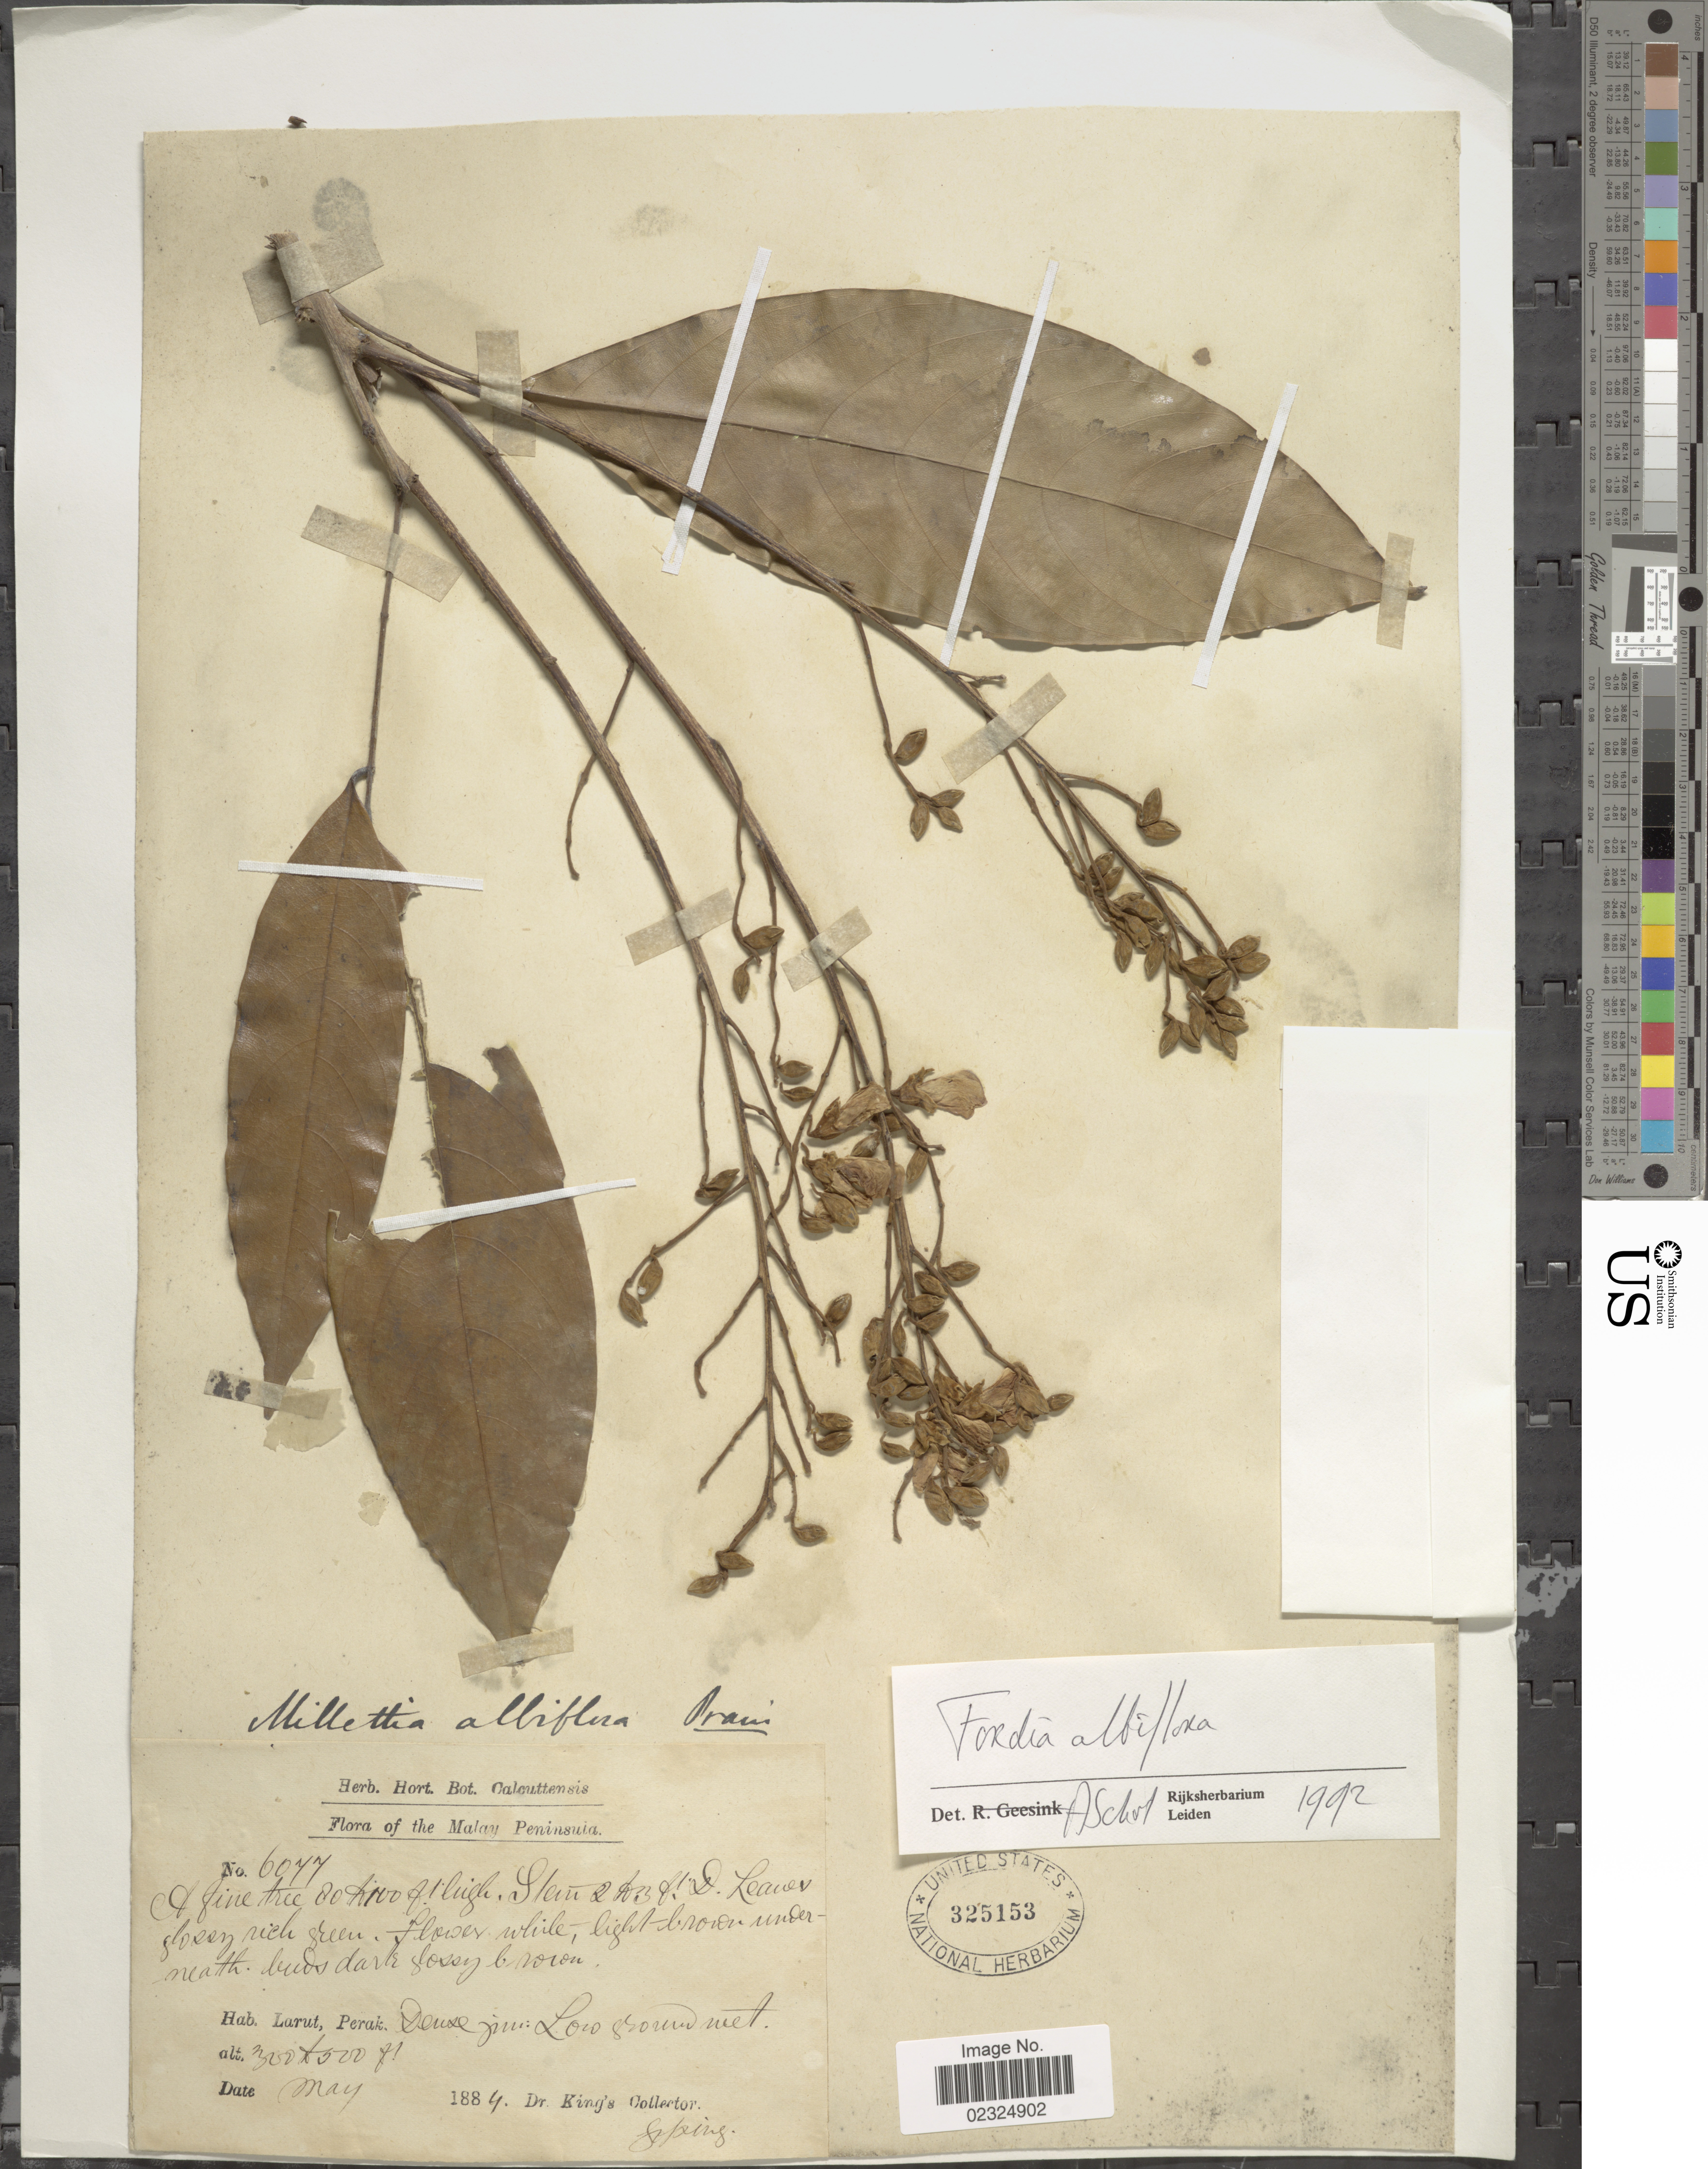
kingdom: Plantae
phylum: Tracheophyta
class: Magnoliopsida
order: Fabales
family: Fabaceae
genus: Imbralyx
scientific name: Imbralyx albiflorus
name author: (Prain) R. Geesink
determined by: Strong, Mark T., (BOT), Smithsonian Institution - National Museum of Natural History (UNITED STATES)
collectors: Dr. King's collector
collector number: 6077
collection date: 1884-05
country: Malaysia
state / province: Perak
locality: Malay Peninsula, Larut, Perak. Dense jun.: Low ground wet. Goping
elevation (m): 91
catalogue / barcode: US 325153